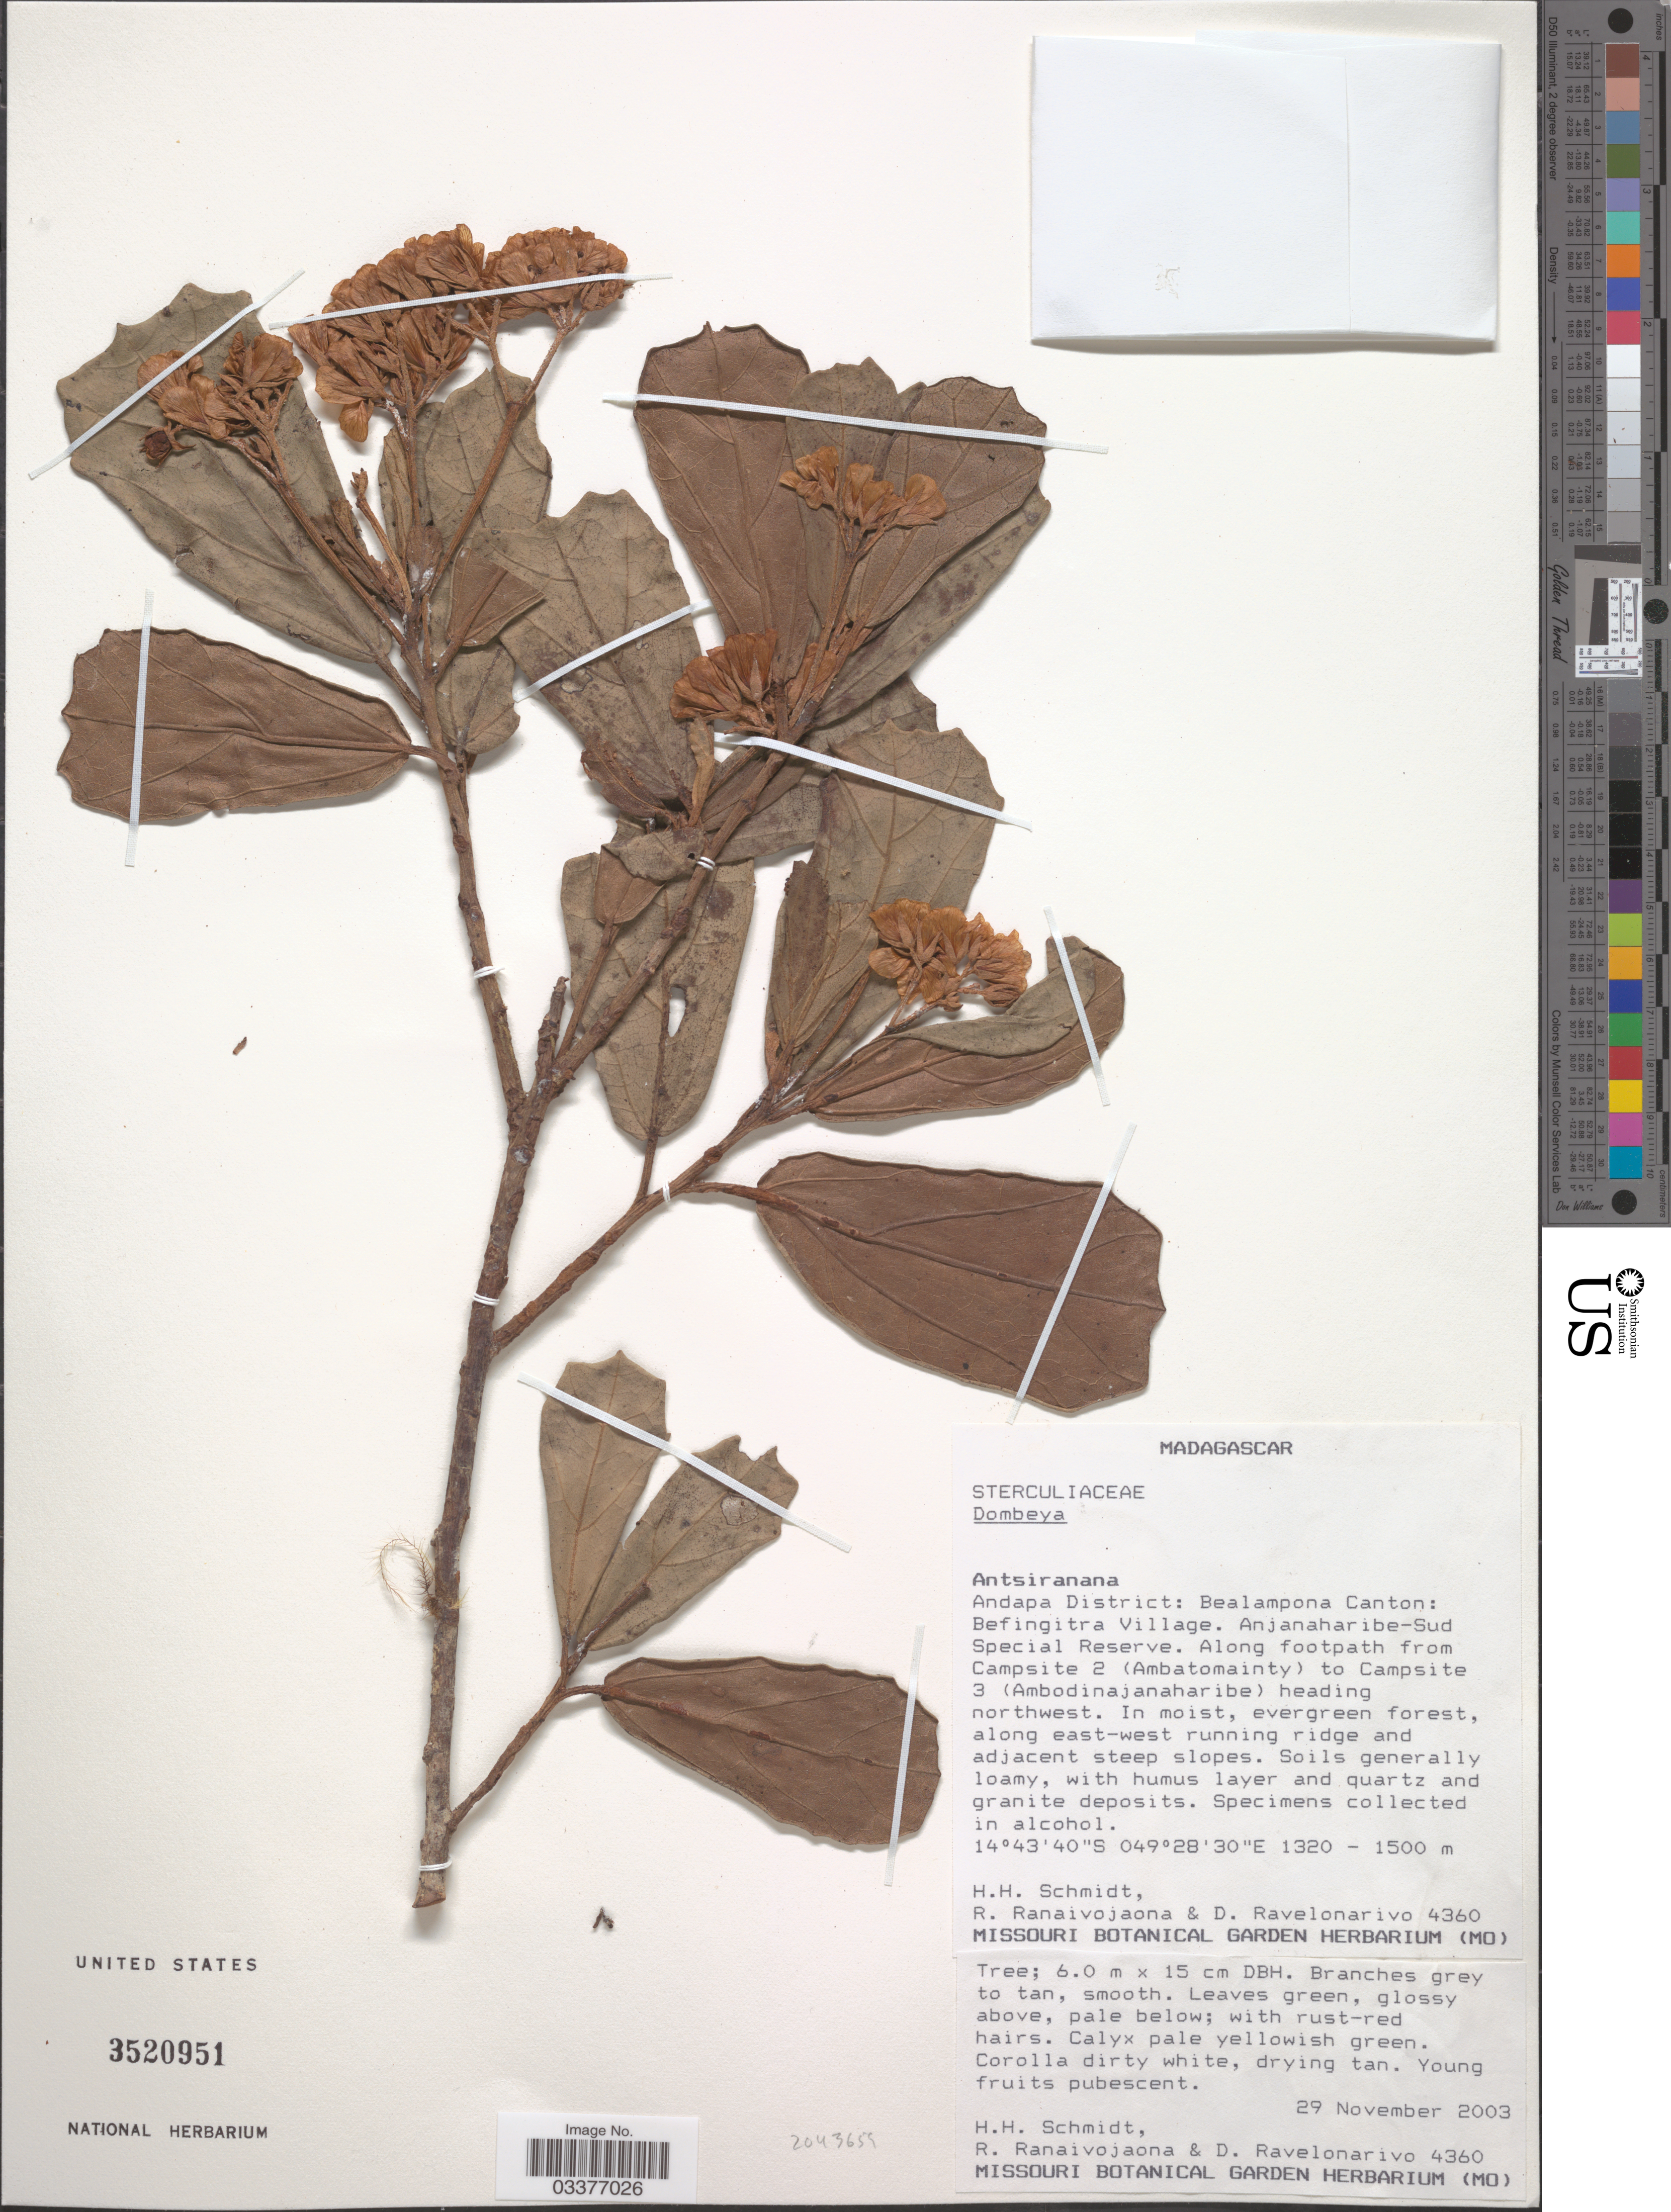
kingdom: Plantae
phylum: Tracheophyta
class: Magnoliopsida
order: Malvales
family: Malvaceae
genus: Dombeya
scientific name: Dombeya sp.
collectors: H. H. Schmidt, R. Ranaivojaona & D. Ravelonarivo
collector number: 4360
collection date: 2003-11-29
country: Madagascar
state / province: Sava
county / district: Andapa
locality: Andapa District: Bealampona Canton: Befingitra Village. Anjanaharibe-Sud Special Reserve. Along footpath from Campsite 2 (Ambatomainty) to Campsite 3 (Ambodinajanaharibe) heading northwest.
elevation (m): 1320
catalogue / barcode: US 3520951